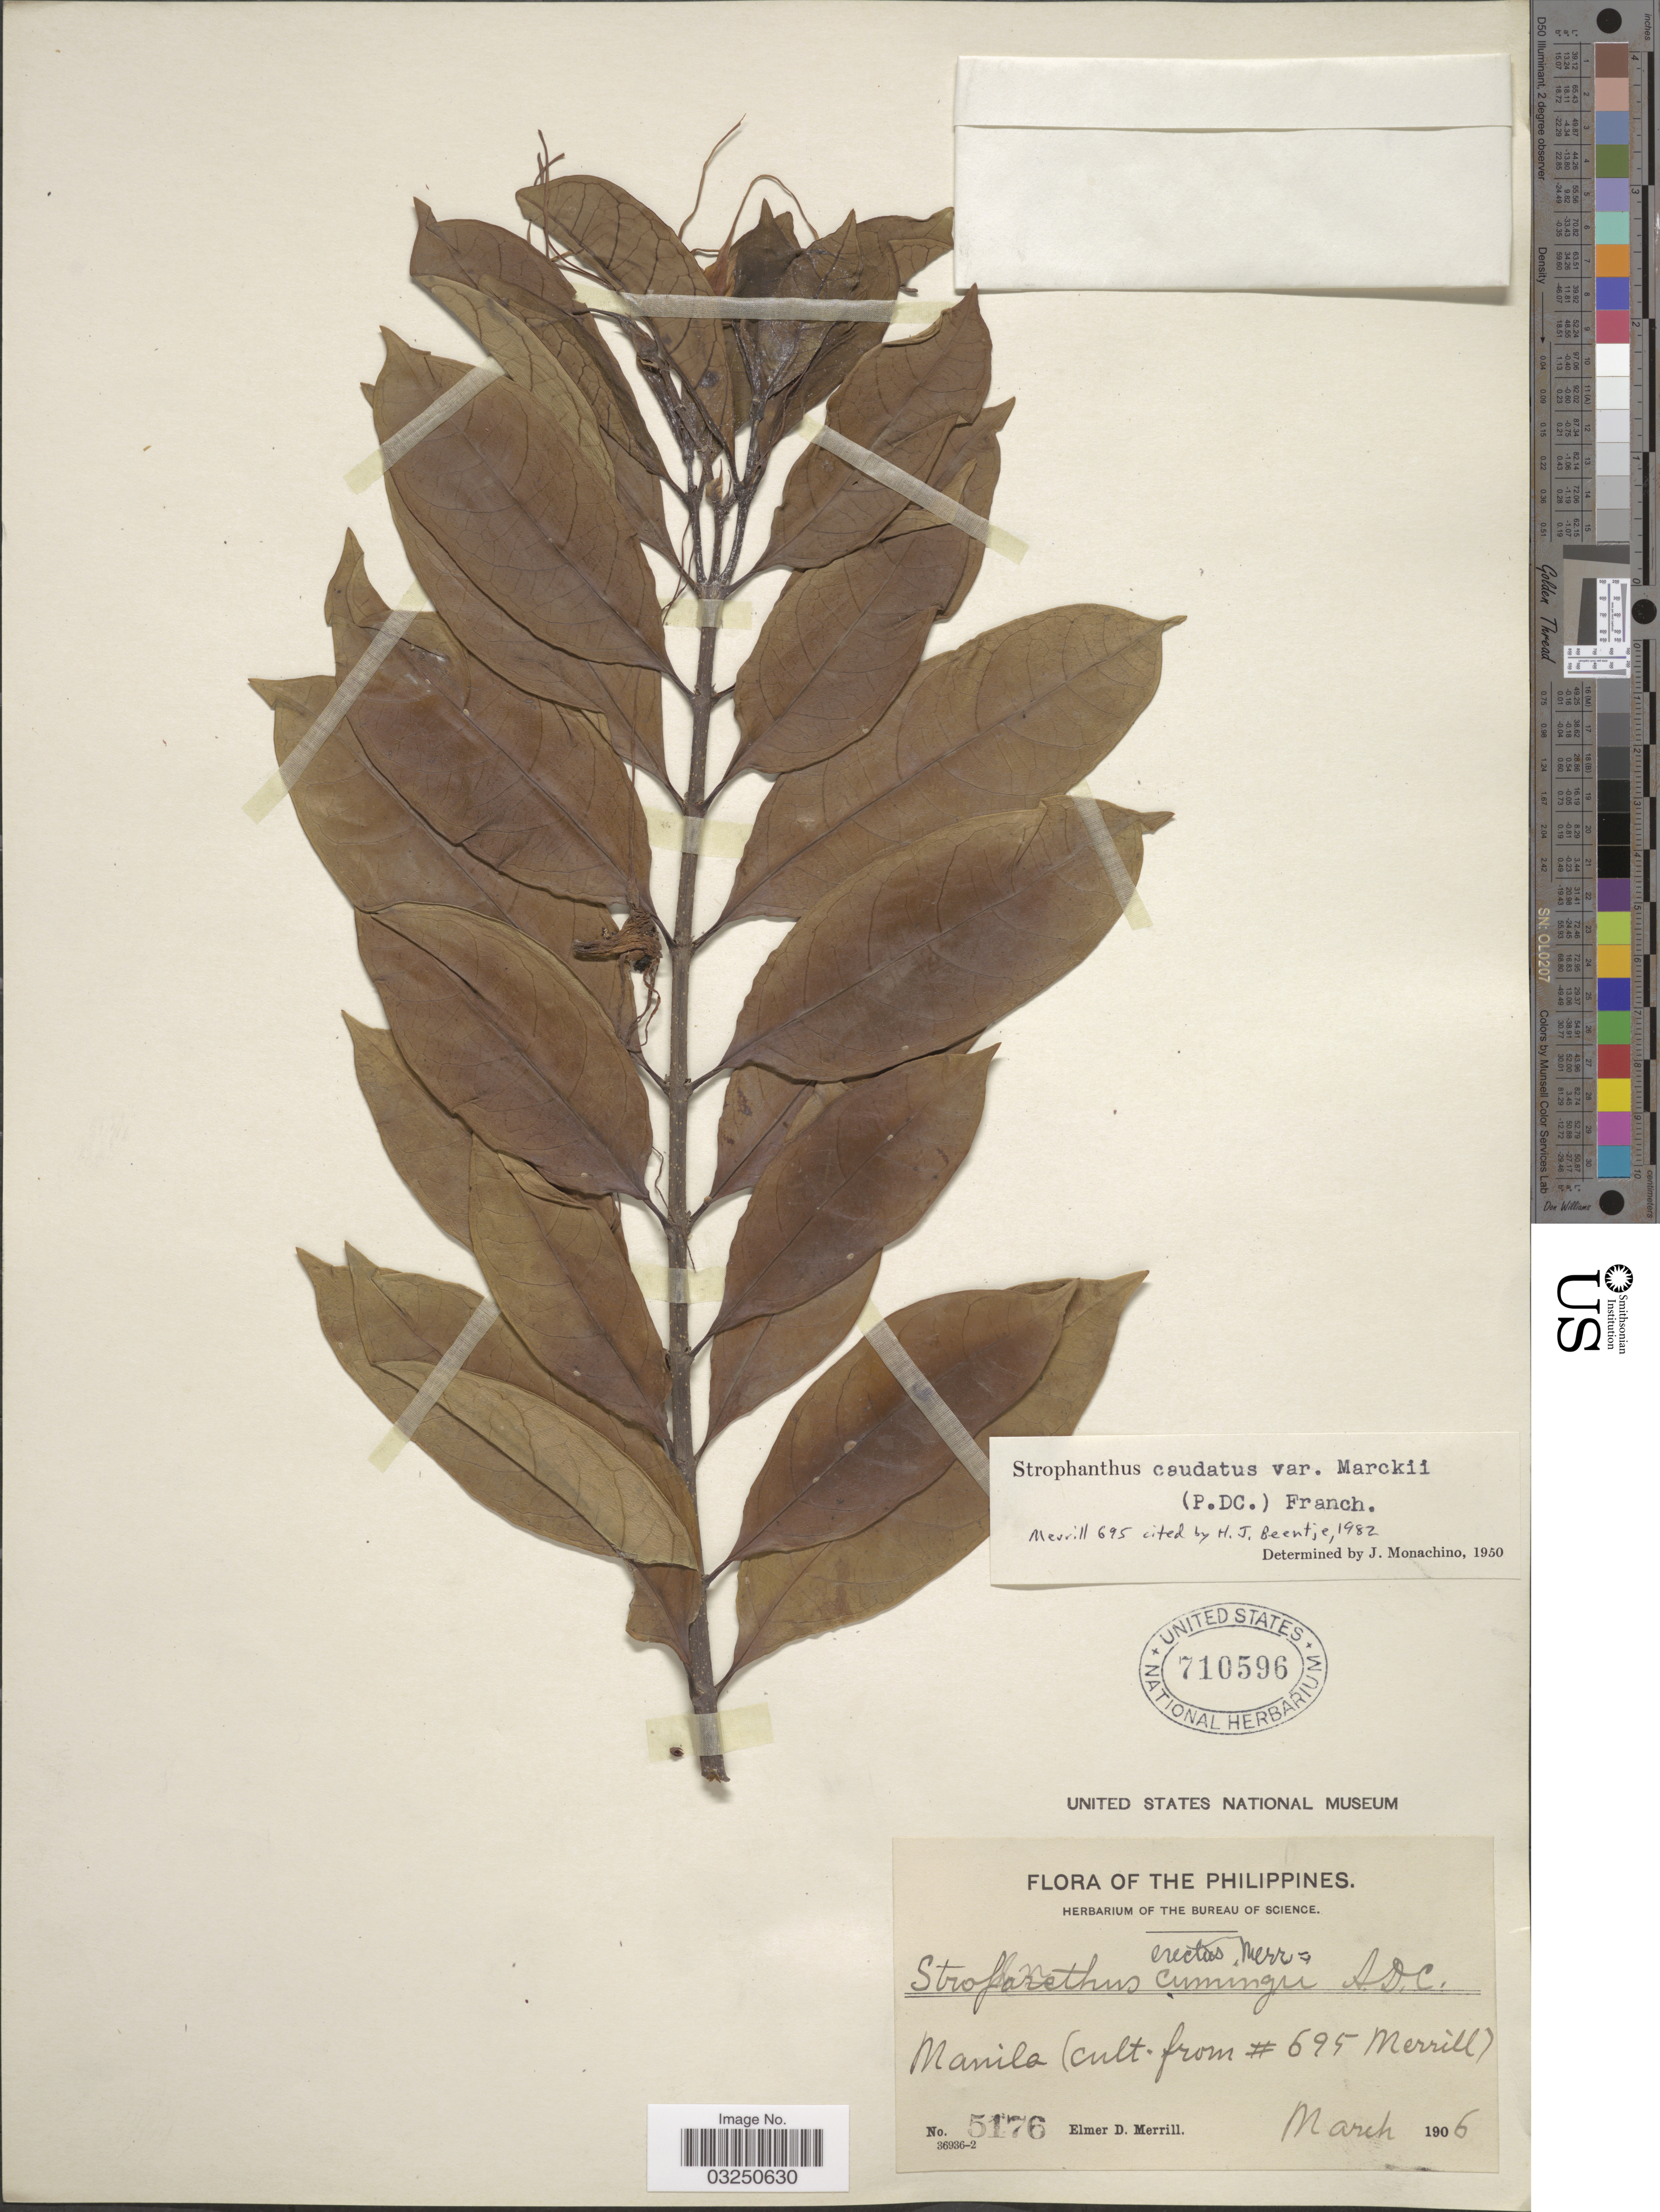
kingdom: Plantae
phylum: Tracheophyta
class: Magnoliopsida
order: Gentianales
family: Apocynaceae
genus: Strophanthus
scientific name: Strophanthus caudatus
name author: (L.) Kurz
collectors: E. D. Merrill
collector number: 5176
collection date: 1906-03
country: Philippines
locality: Manila.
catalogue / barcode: US 710596